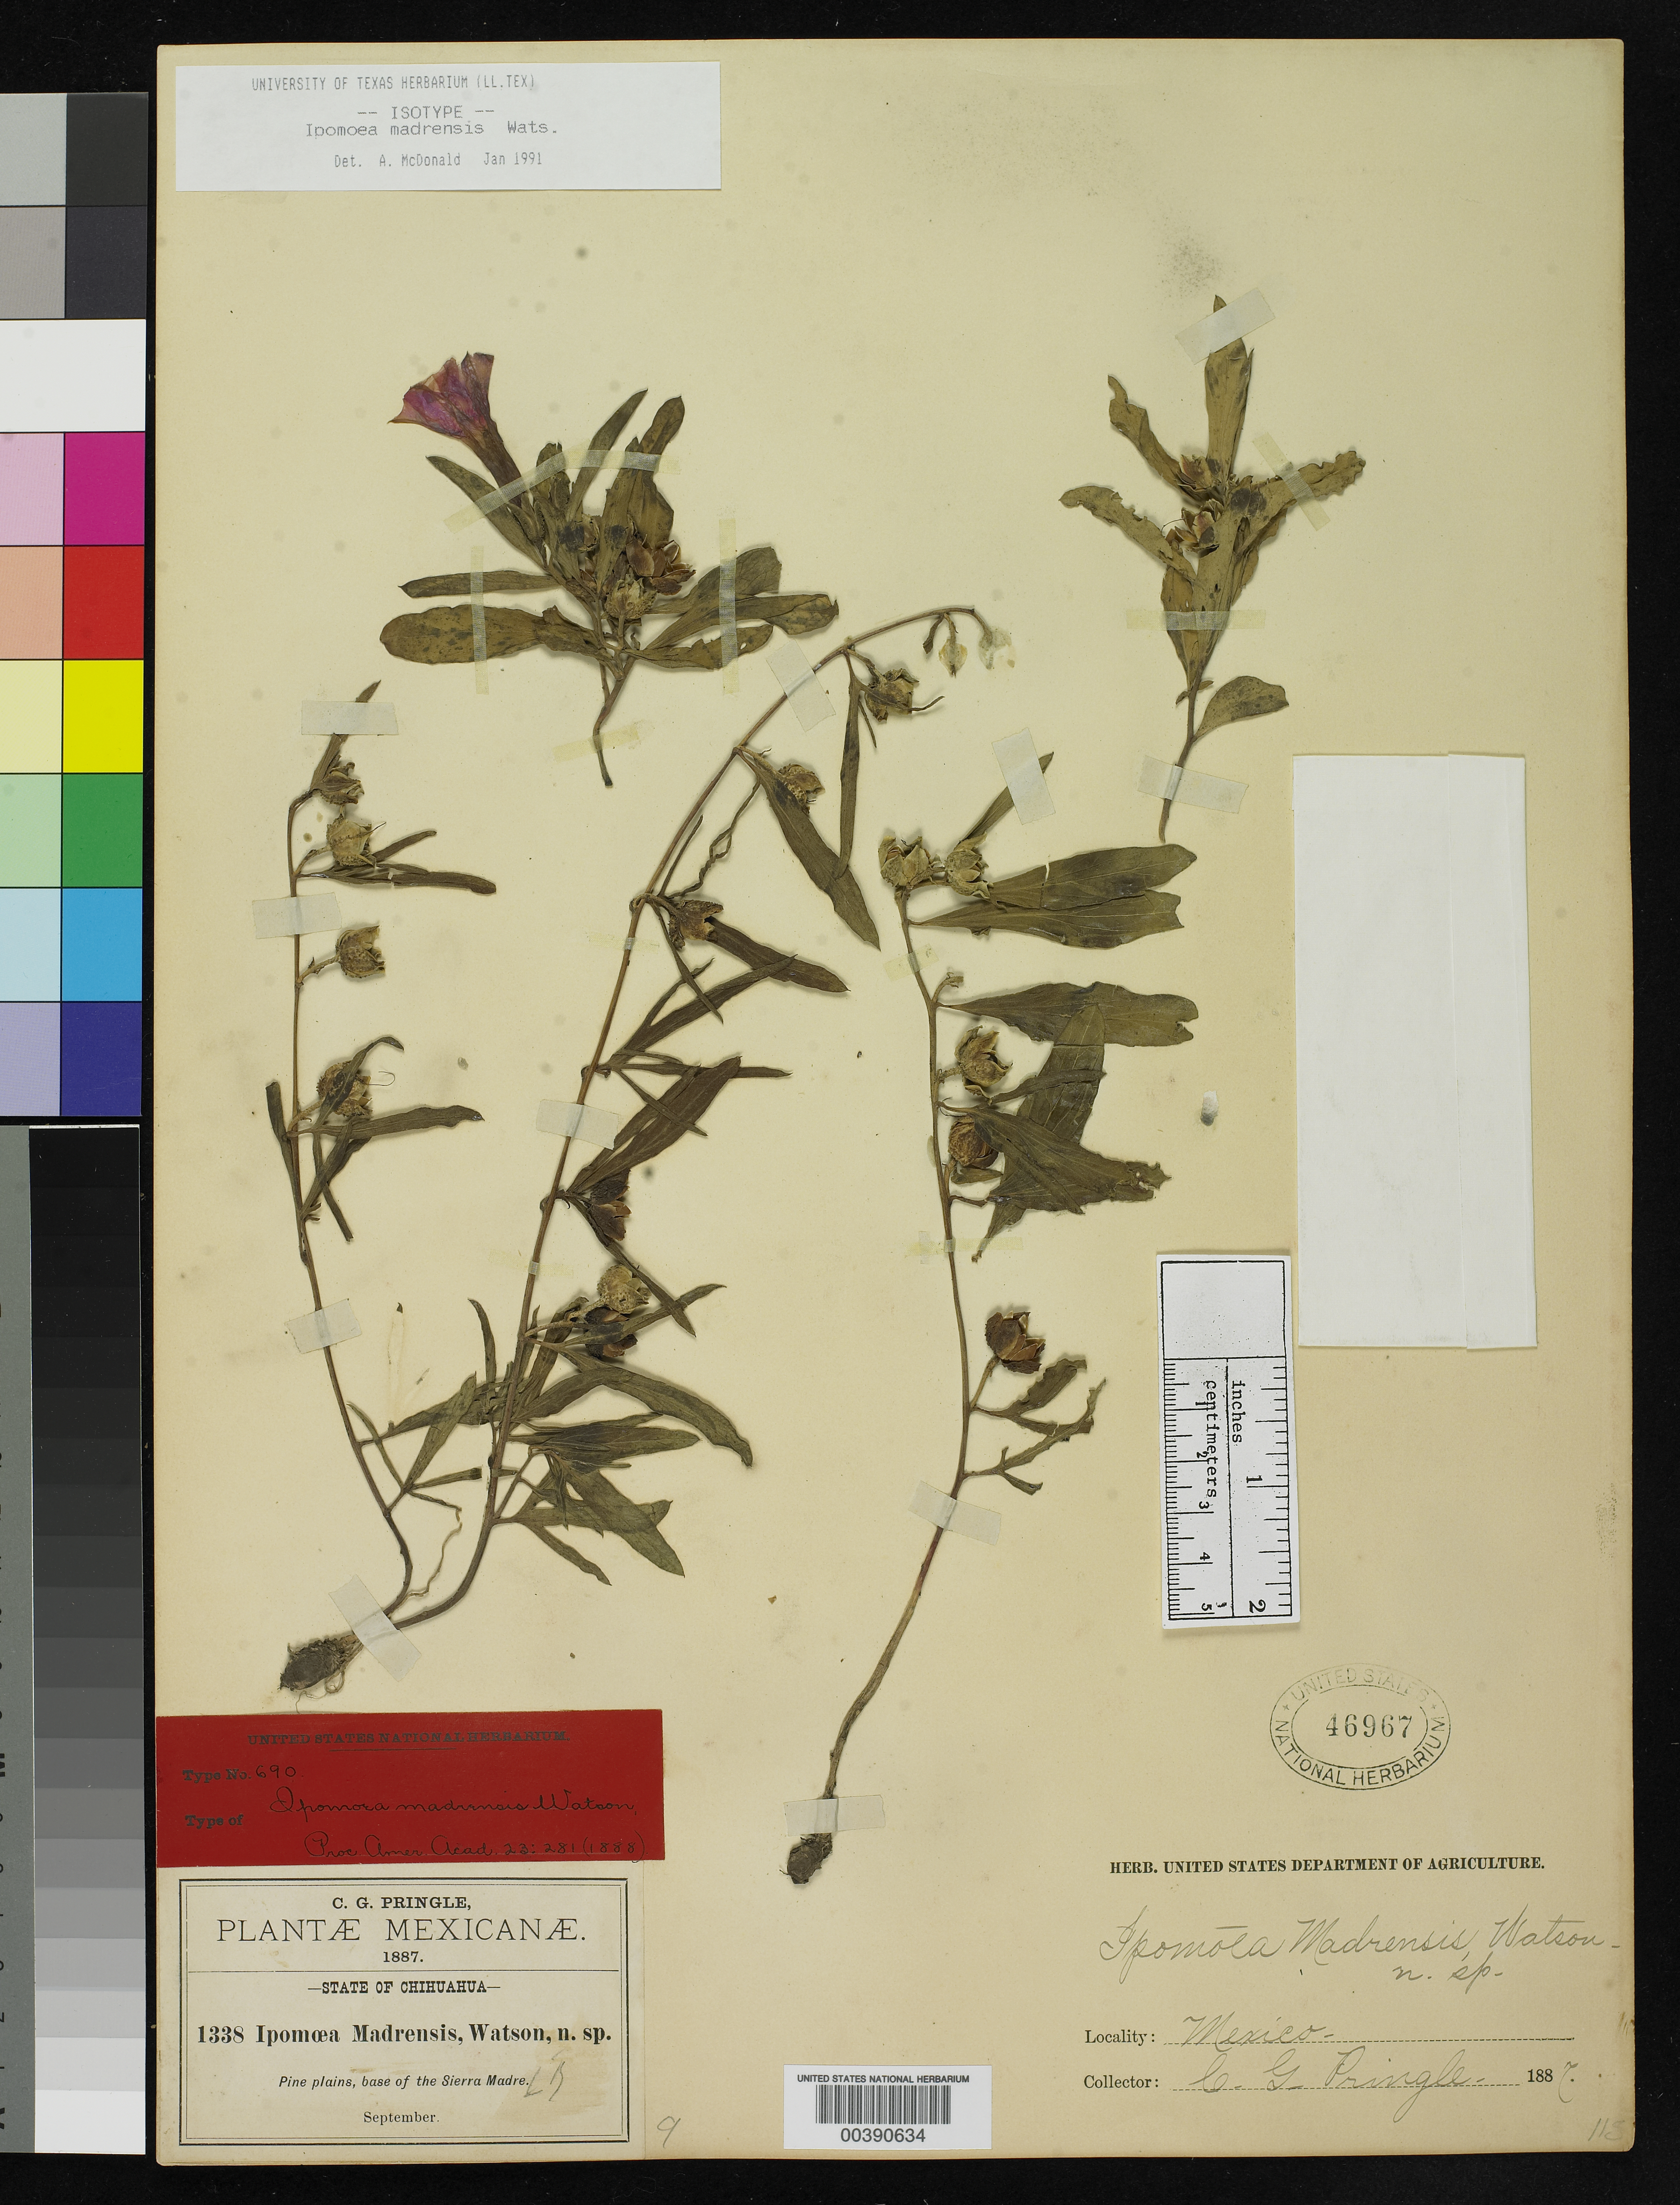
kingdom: Plantae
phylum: Tracheophyta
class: Magnoliopsida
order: Solanales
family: Convolvulaceae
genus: Ipomoea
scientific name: Ipomoea madrensis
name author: S. Watson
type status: Isotype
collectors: C. G. Pringle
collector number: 1338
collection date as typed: Sep 1887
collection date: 1887-09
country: Mexico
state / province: Chihuahua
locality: Base of Sierra Madre.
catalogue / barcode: US 46967